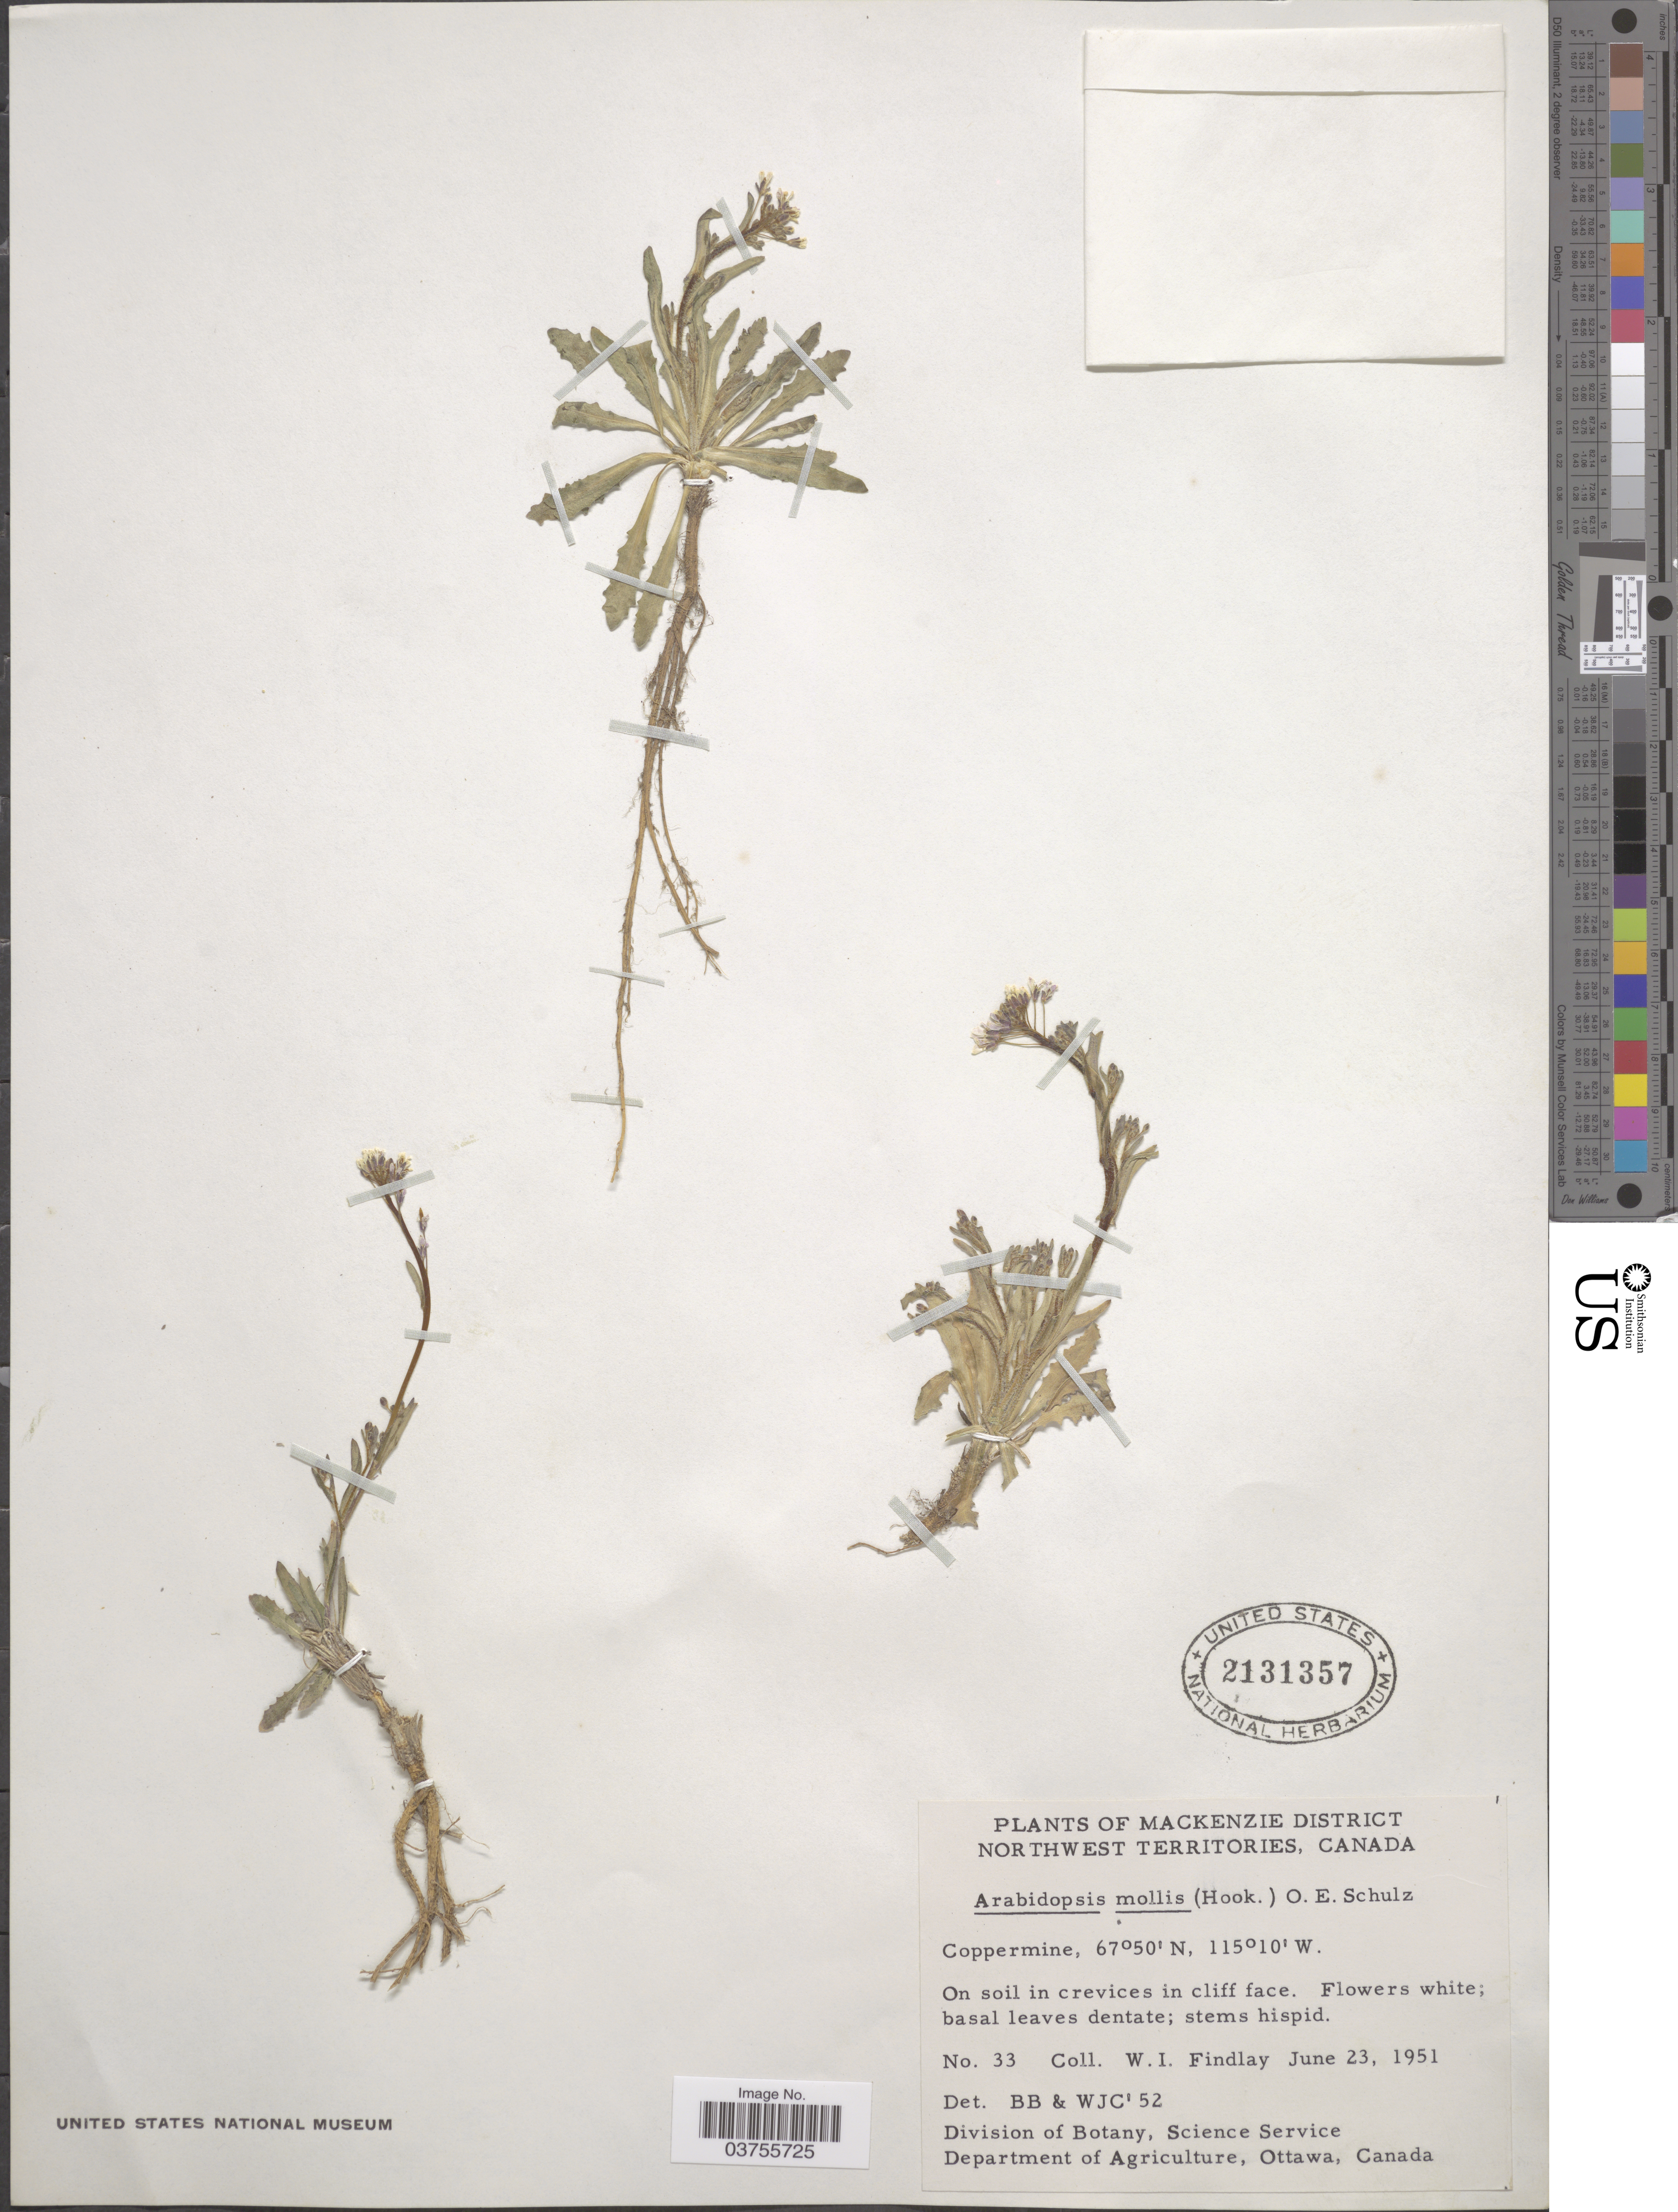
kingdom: Plantae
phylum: Tracheophyta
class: Magnoliopsida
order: Brassicales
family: Brassicaceae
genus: Arabidopsis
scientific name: Arabidopsis mollis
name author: (Hook.) O.E. Schulz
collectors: W. Findlay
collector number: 33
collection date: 1951-06-23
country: Canada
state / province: Northwest Territories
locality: Mackenzie District. Coppermine.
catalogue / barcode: US 2131357